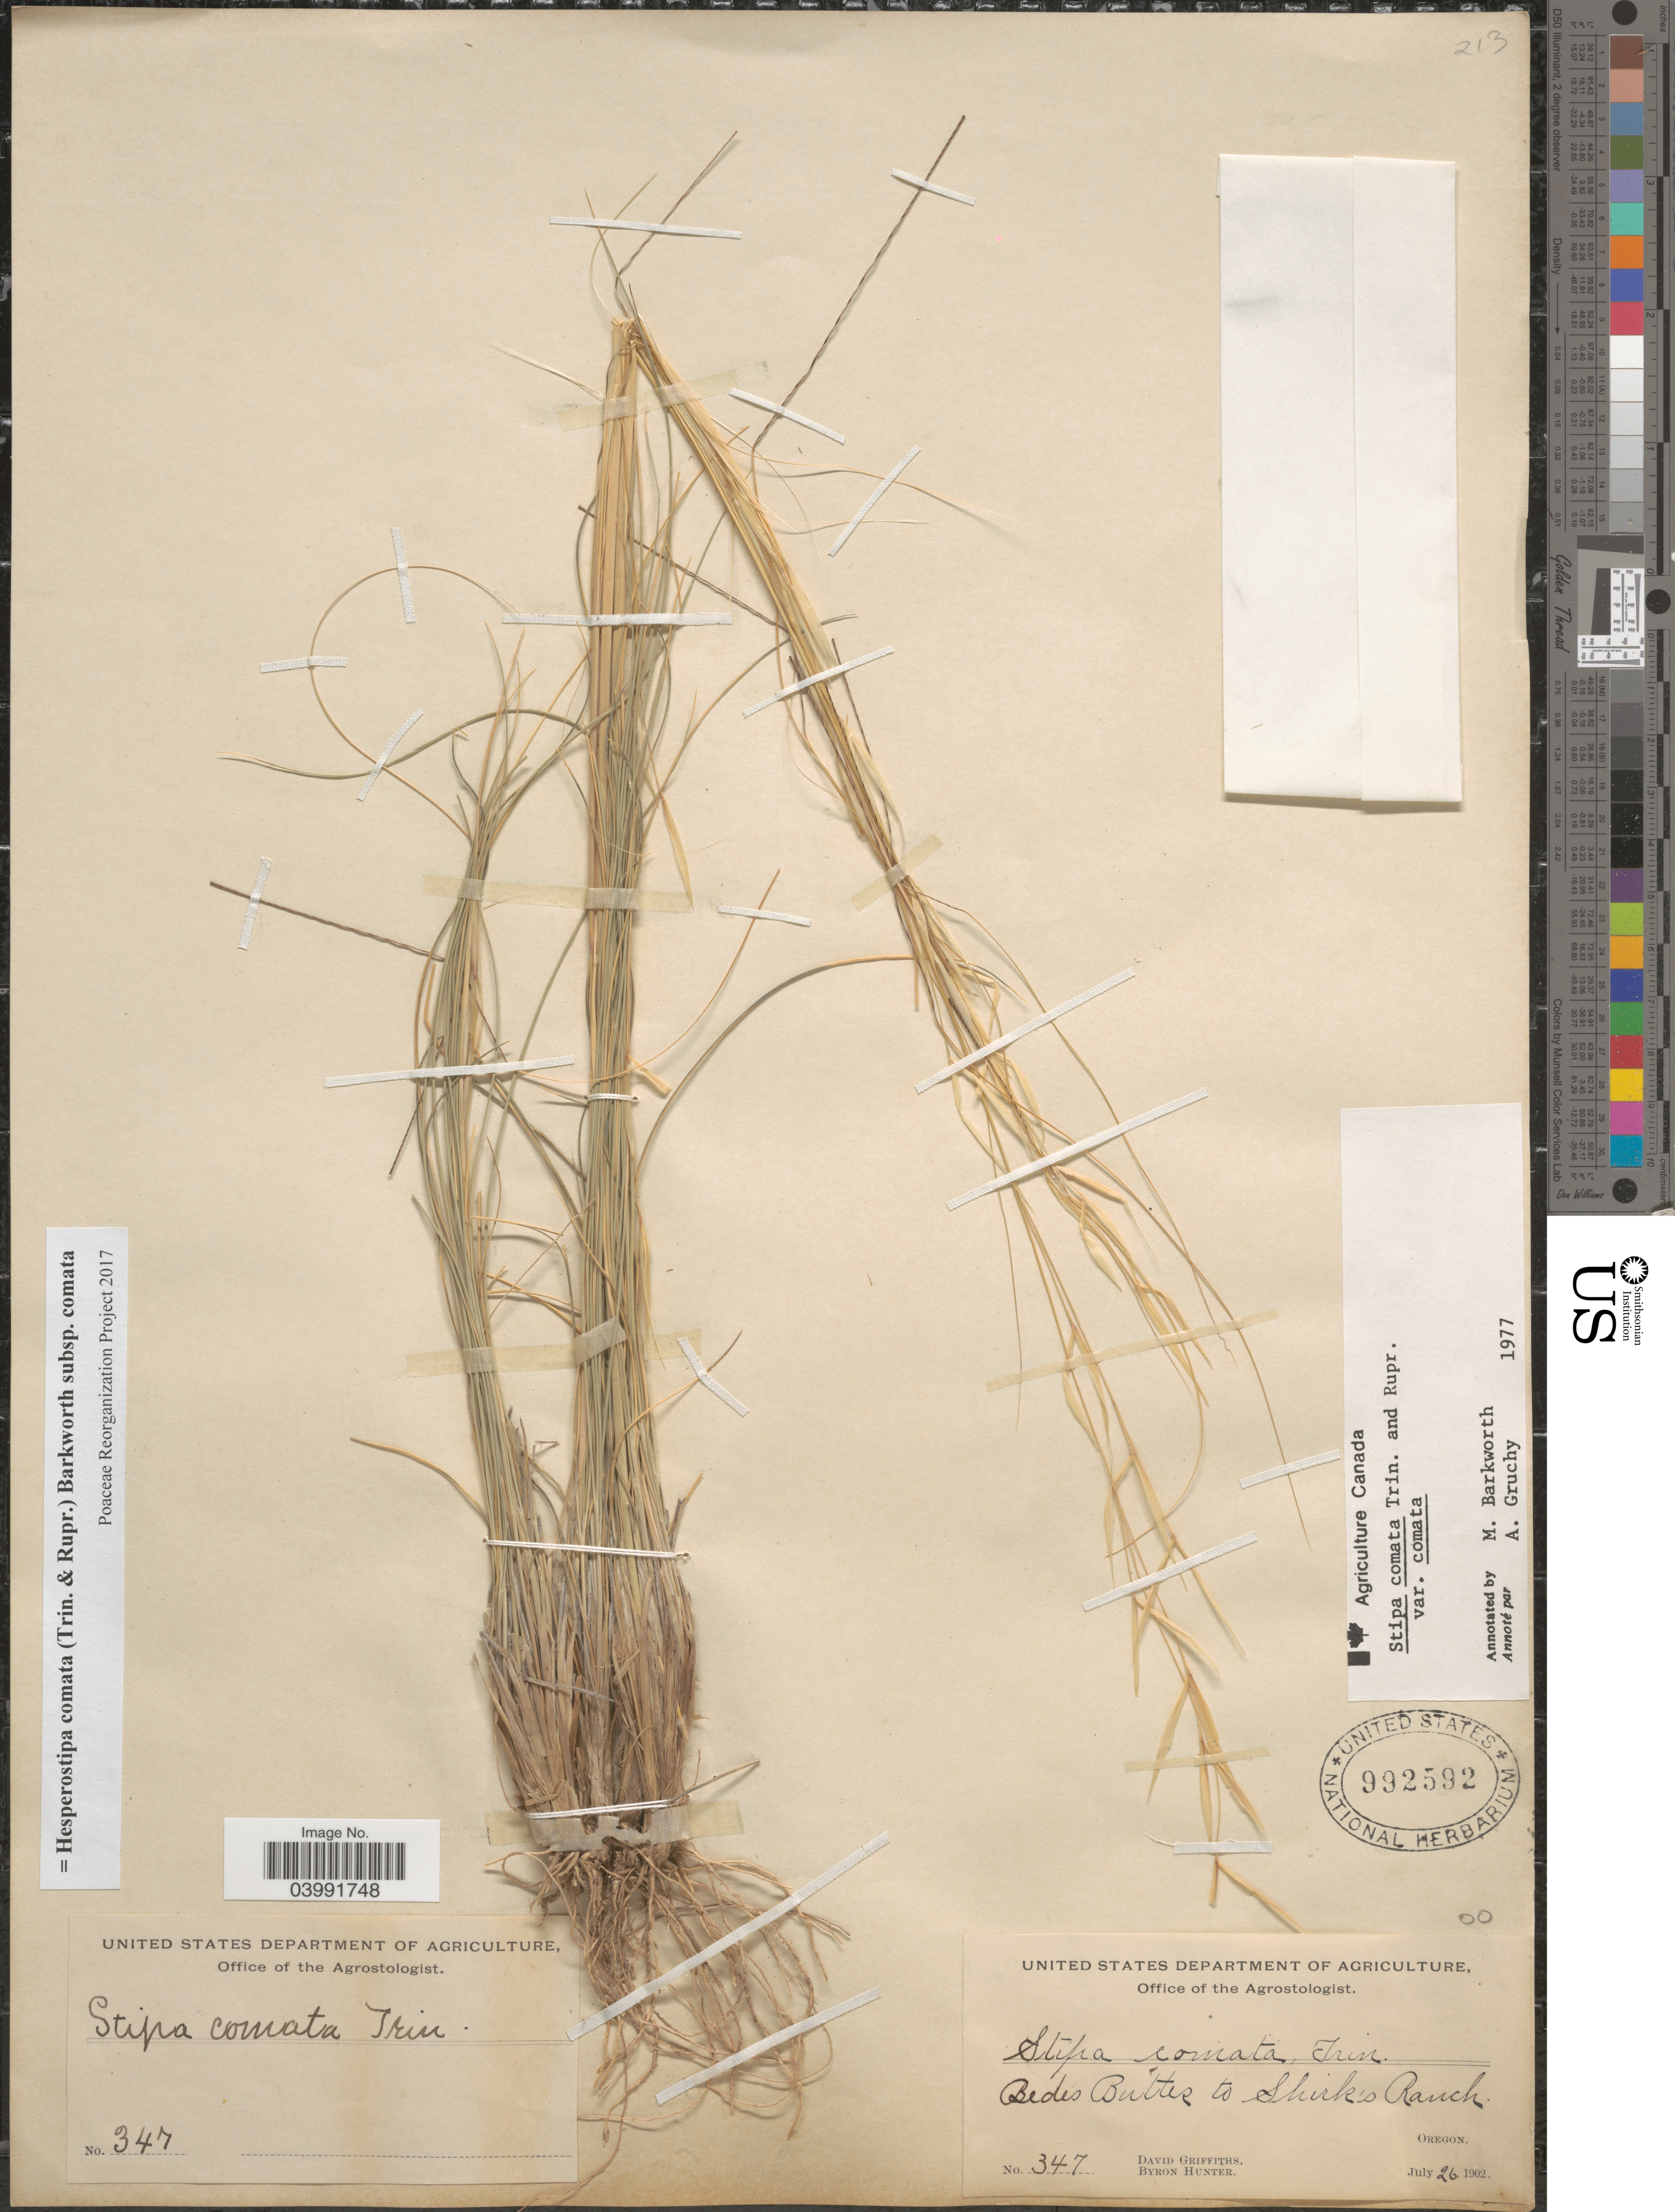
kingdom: Plantae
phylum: Tracheophyta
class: Liliopsida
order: Poales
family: Poaceae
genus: Hesperostipa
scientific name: Hesperostipa comata subsp. comata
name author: (Trin. & Rupr.) Barkworth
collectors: D. Griffiths & B. Hunter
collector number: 347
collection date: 1902-07-26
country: United States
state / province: Oregon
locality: Bedes Bulter to Shirk's Ranch.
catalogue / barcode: US 992592